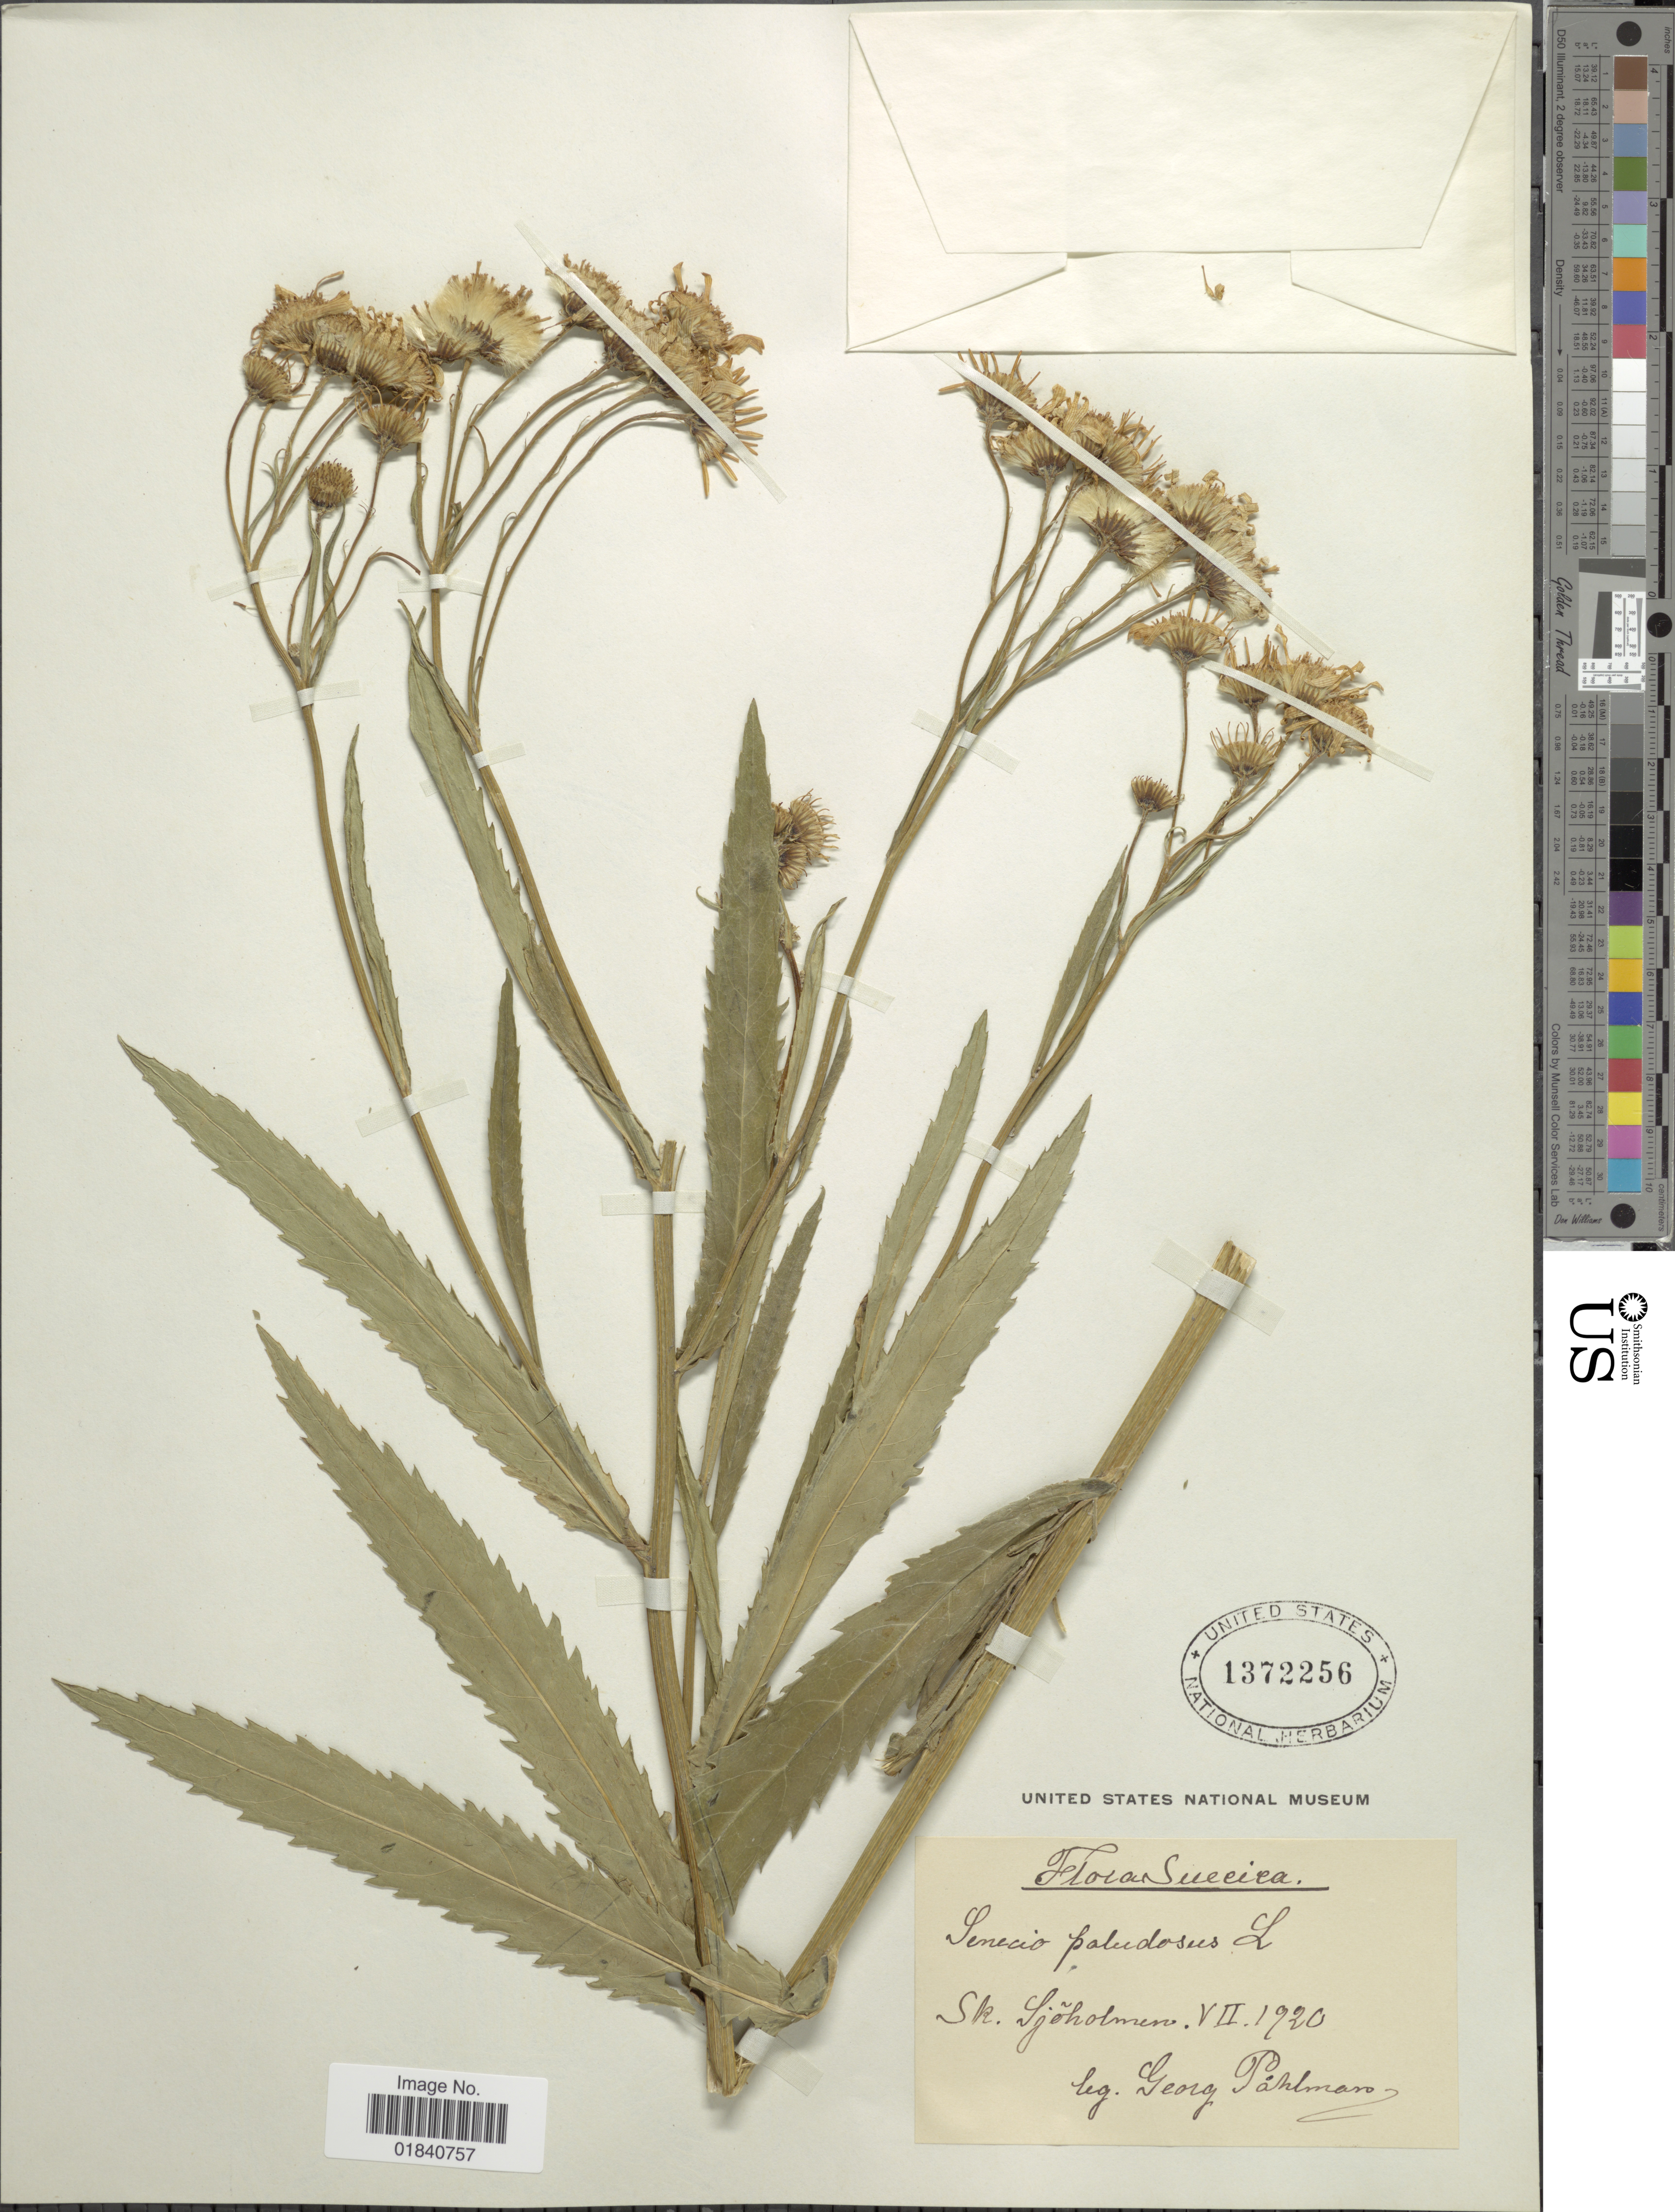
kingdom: Plantae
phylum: Tracheophyta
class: Magnoliopsida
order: Asterales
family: Asteraceae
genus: Senecio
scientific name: Senecio paludosus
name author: L.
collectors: G. Påhlman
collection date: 1920-07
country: Sweden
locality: Suecica. Sk. Sjõholmen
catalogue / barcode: US 1372256